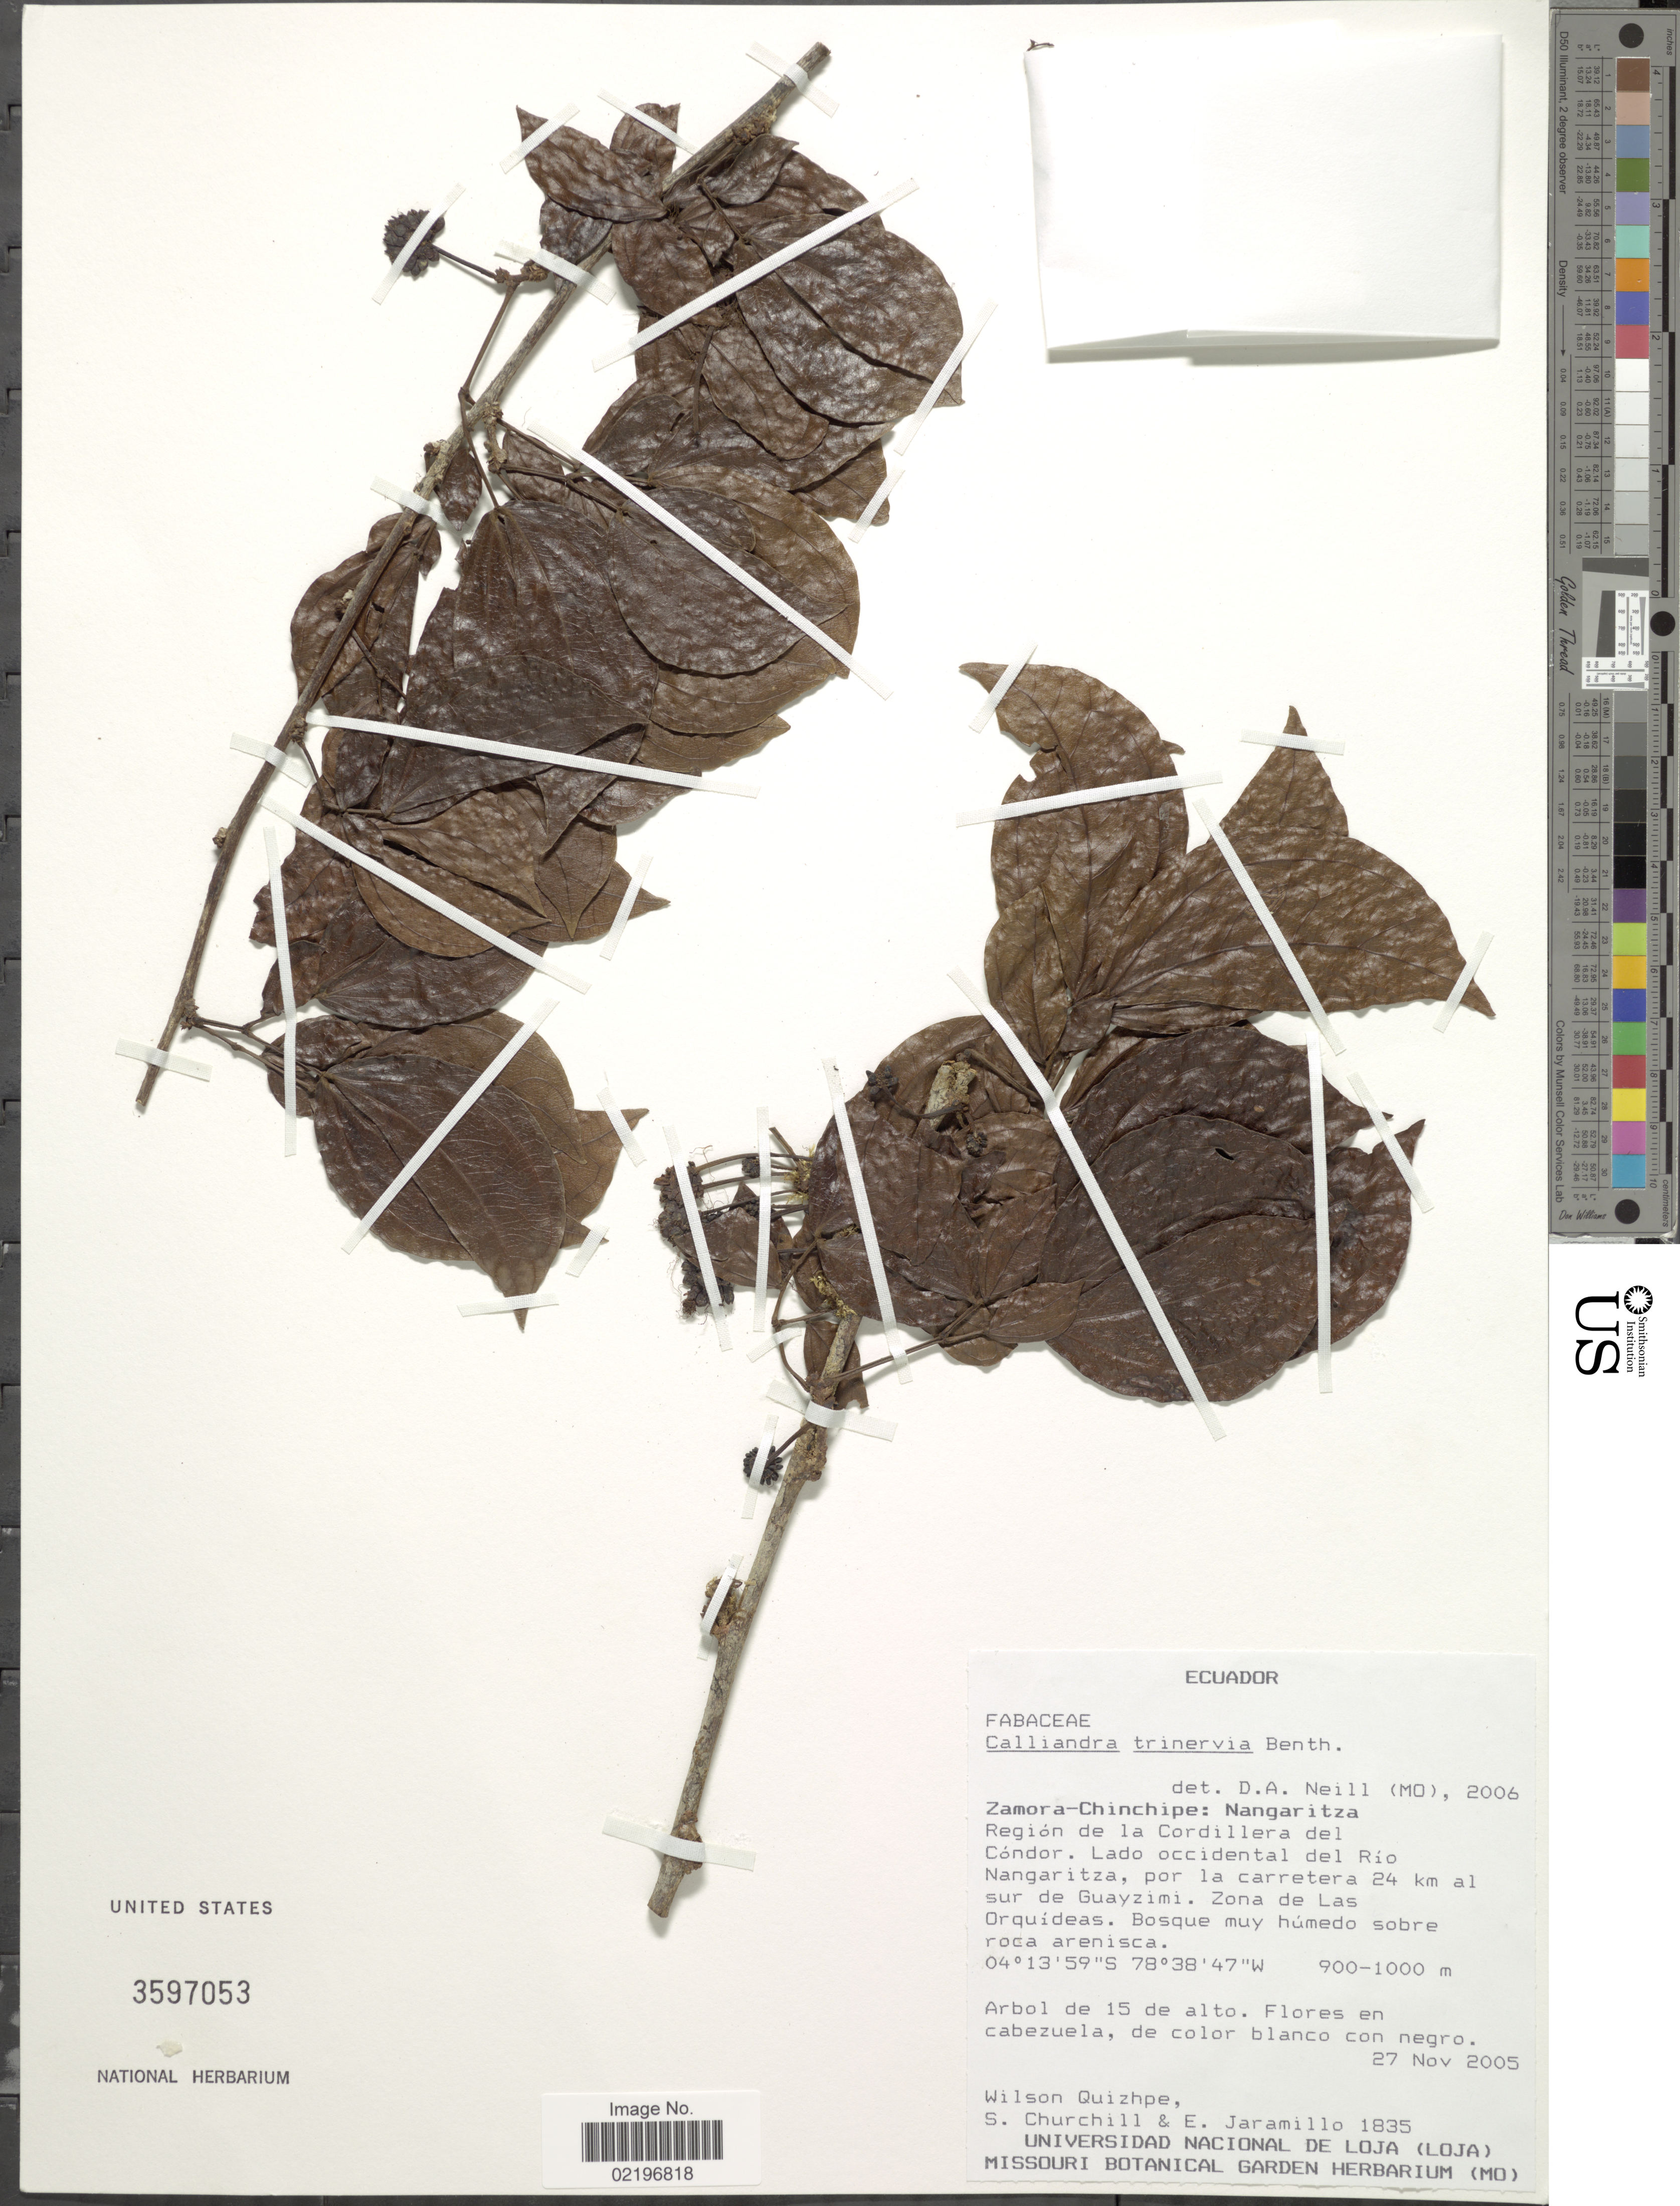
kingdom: Plantae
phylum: Tracheophyta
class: Magnoliopsida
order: Fabales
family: Fabaceae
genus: Calliandra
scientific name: Calliandra trinervia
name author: Benth.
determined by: Neill, David Alan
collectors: W. Quizhpe, S. Churchill & E. Jaramillo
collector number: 1835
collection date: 2005-11-27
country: Ecuador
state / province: Zamora-Chinchipe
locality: Nangaritza. region de la Cordillera del Condor. Lado occidental del Rio Nangaritza, por la carretera 24 km al sur de Guayzimi.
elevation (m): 900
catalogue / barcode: US 3597053